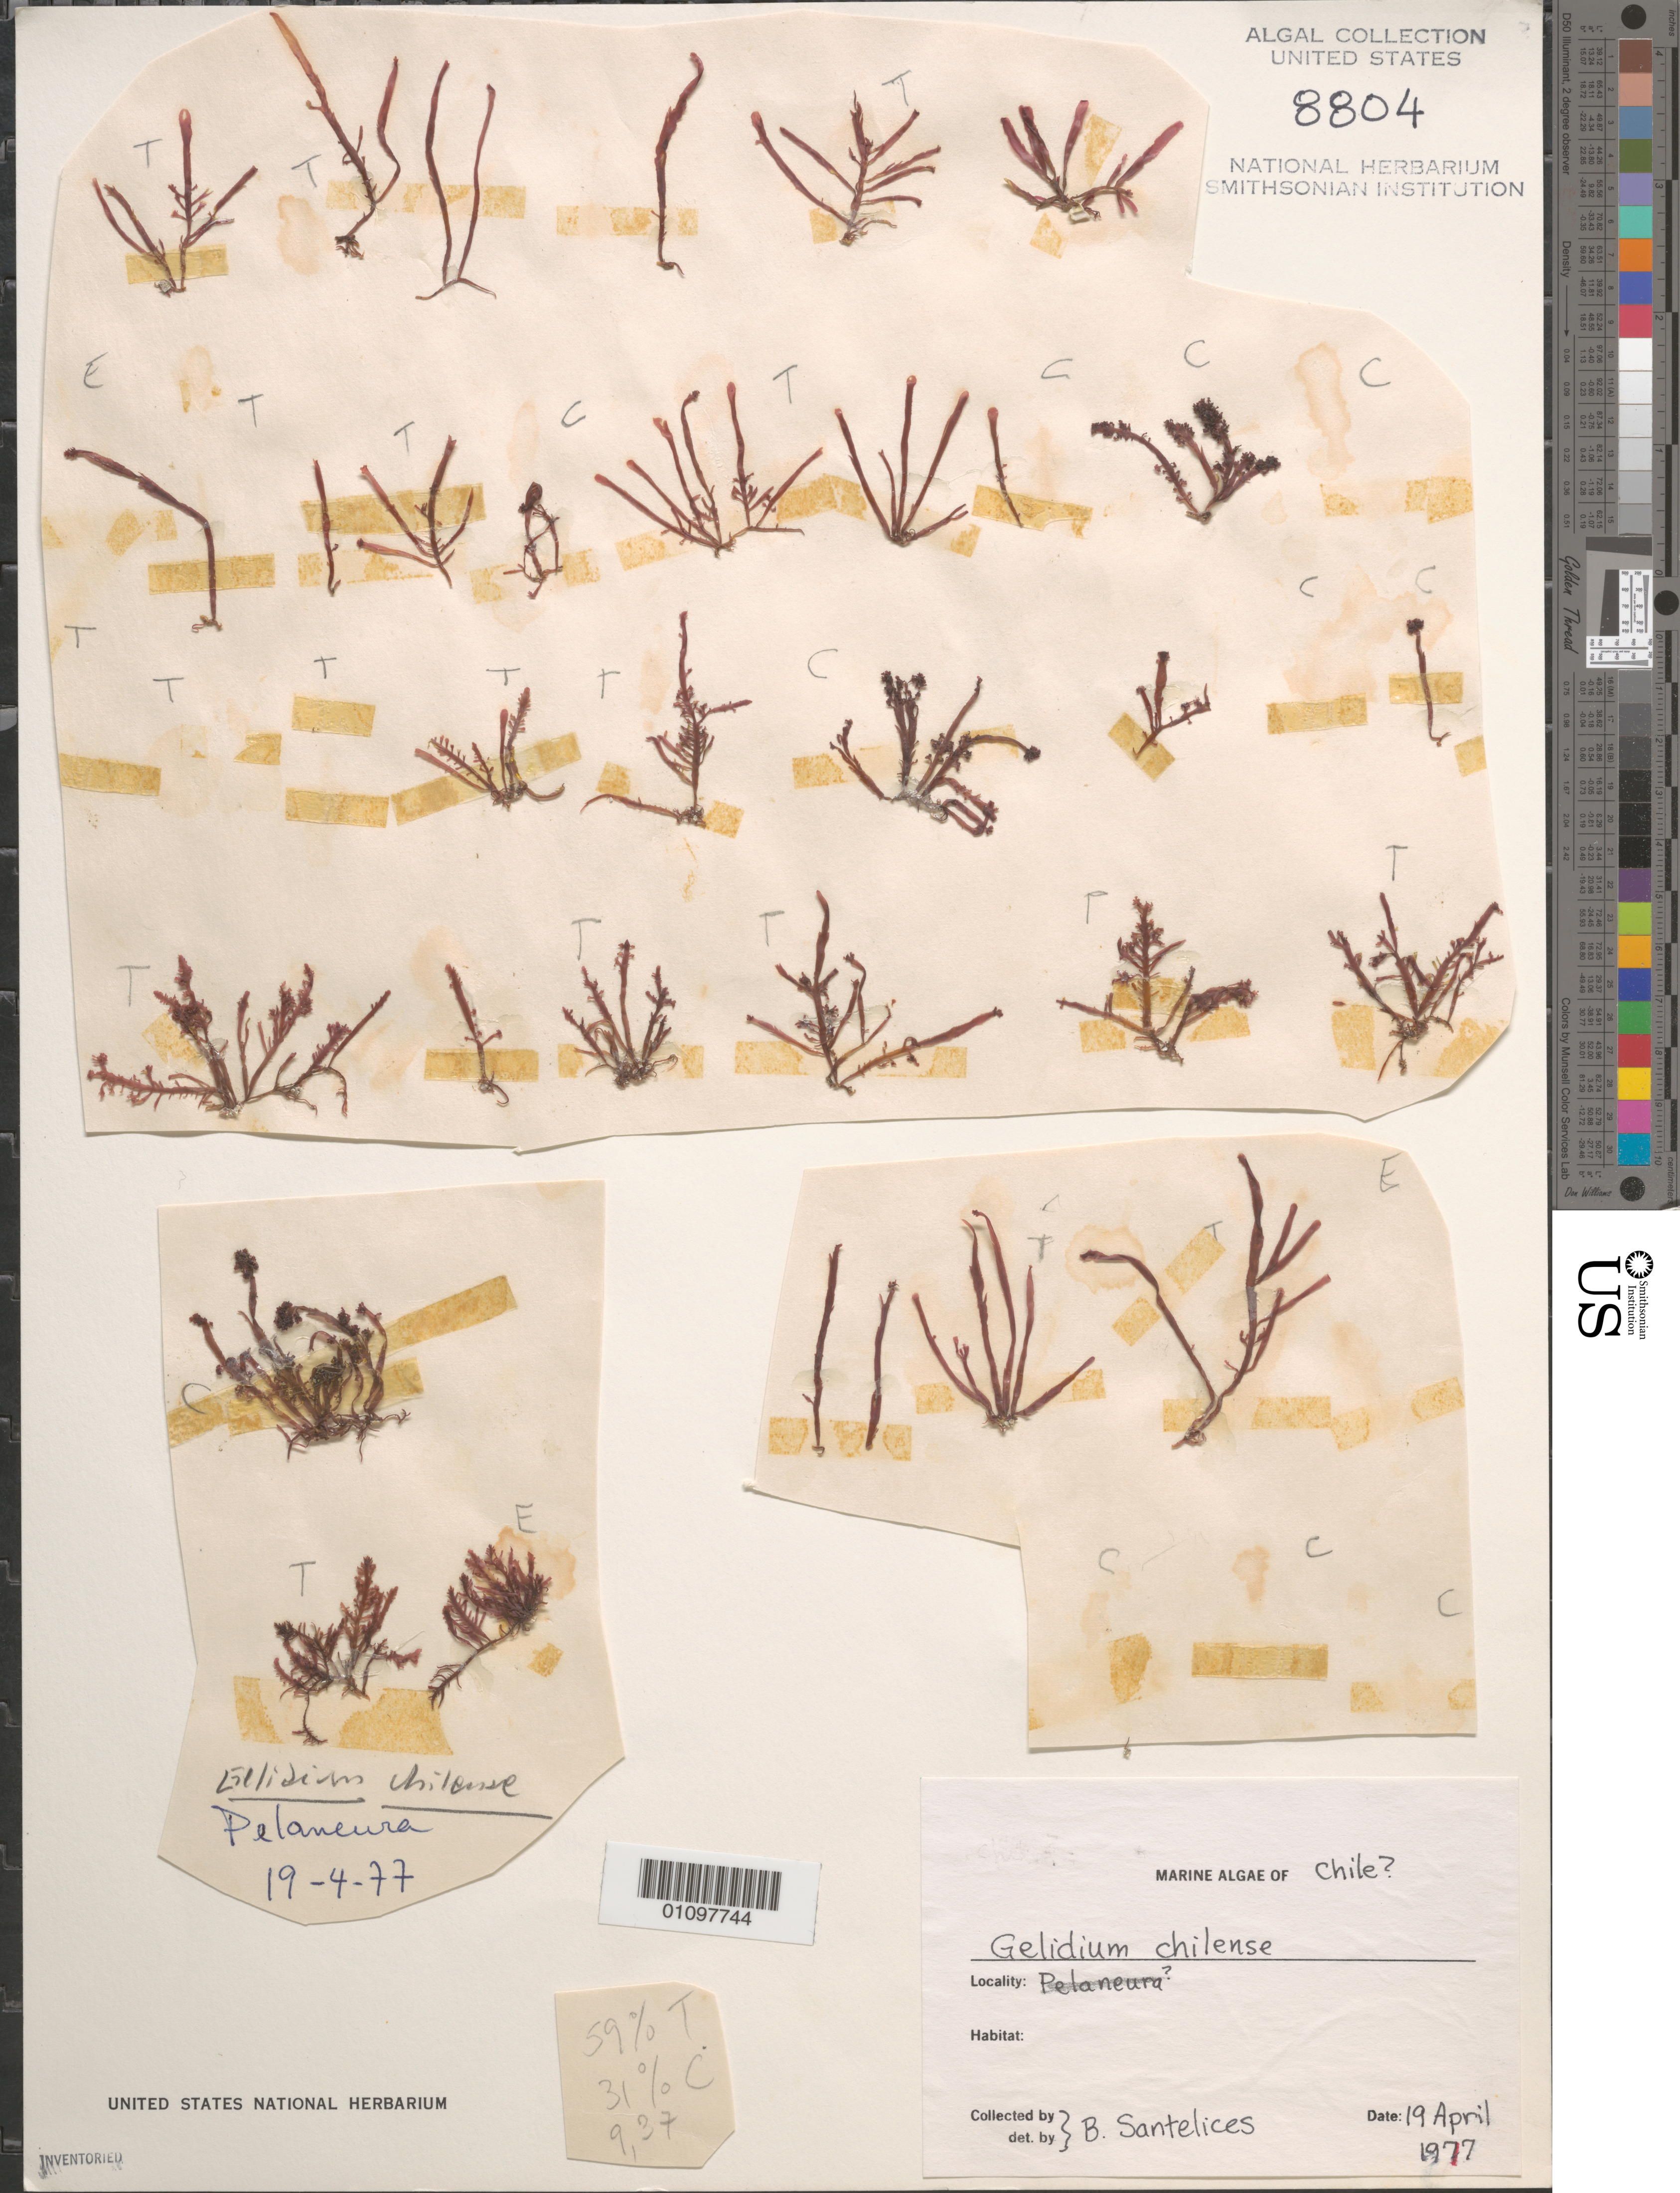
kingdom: Plantae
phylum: Rhodophyta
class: Florideophyceae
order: Gelidiales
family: Gelidiaceae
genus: Gelidium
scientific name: Gelidium chilense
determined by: Santelices, B.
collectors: B. Santelices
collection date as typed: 19 Apr 1977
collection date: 1977-04-19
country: Chile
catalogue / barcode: US 8804